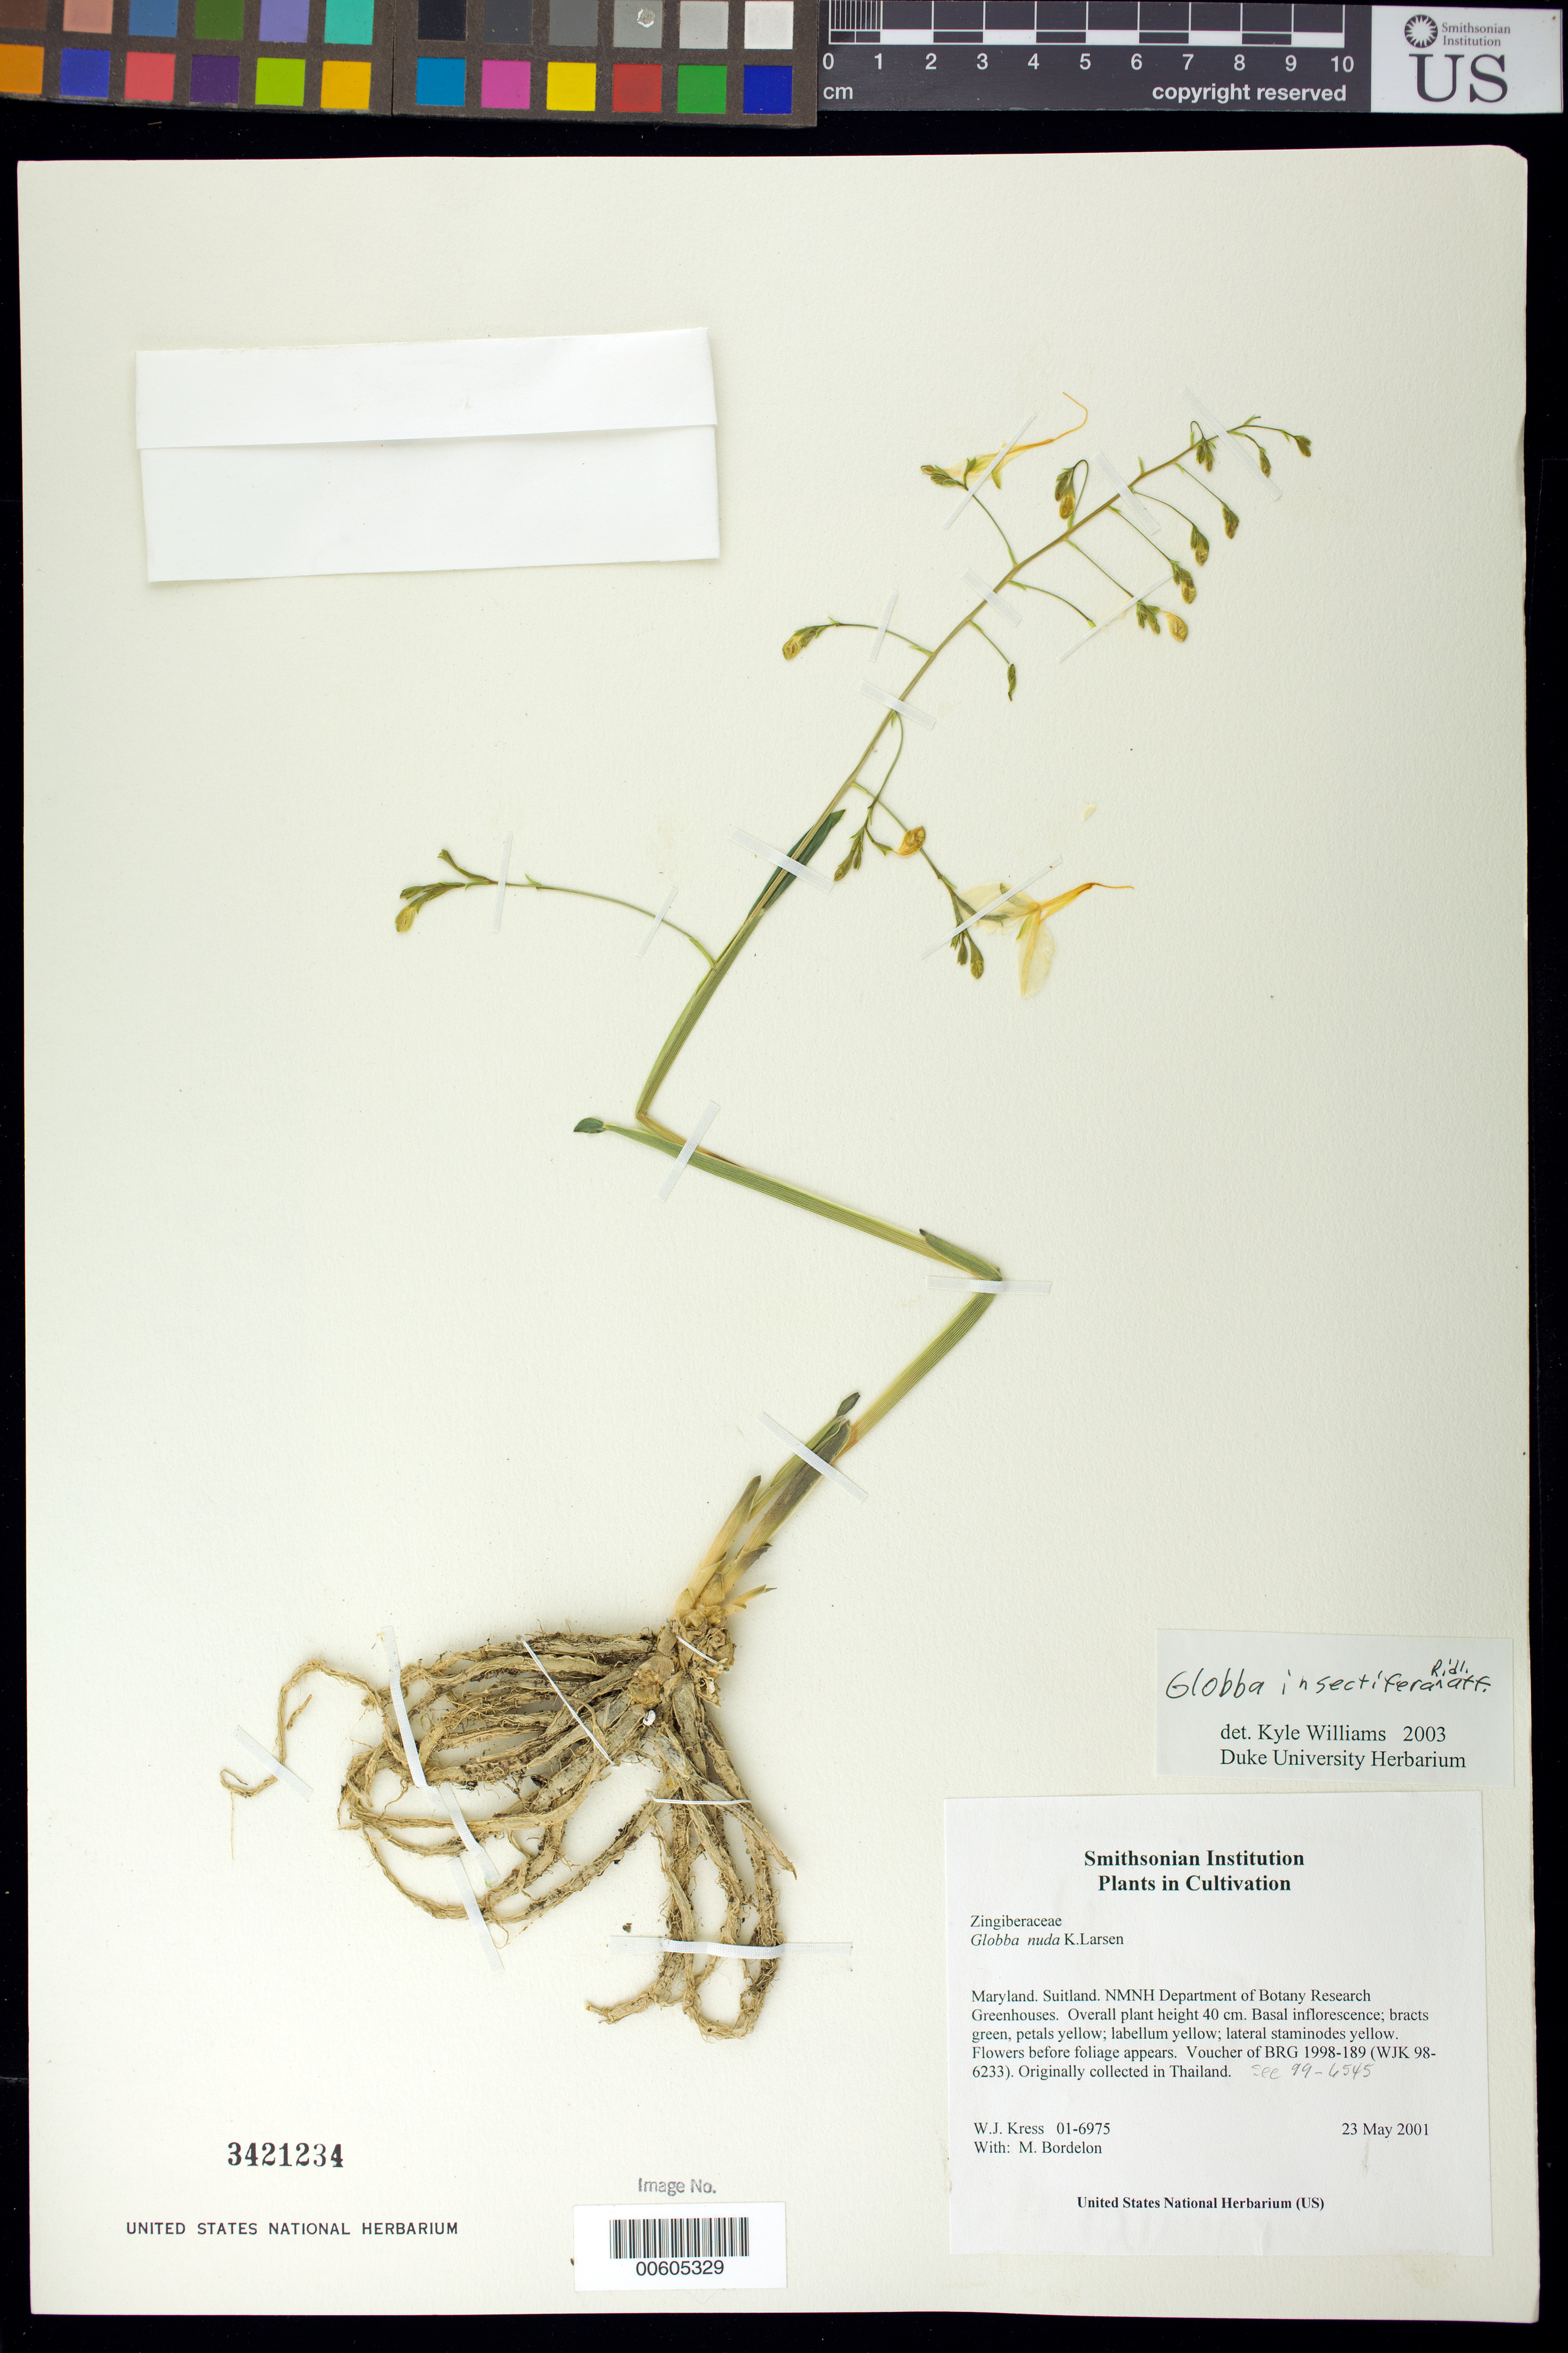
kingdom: Plantae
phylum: Tracheophyta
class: Liliopsida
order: Zingiberales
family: Zingiberaceae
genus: Globba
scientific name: Globba insectifera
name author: Ridl.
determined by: Williams, K. J.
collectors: W. J. Kress & M. Bordelon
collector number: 01-6975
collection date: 2001-05-23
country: United States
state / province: Maryland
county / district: Prince George's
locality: NMNH Botany Research Greenhouses. Suitland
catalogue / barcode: US 3421234